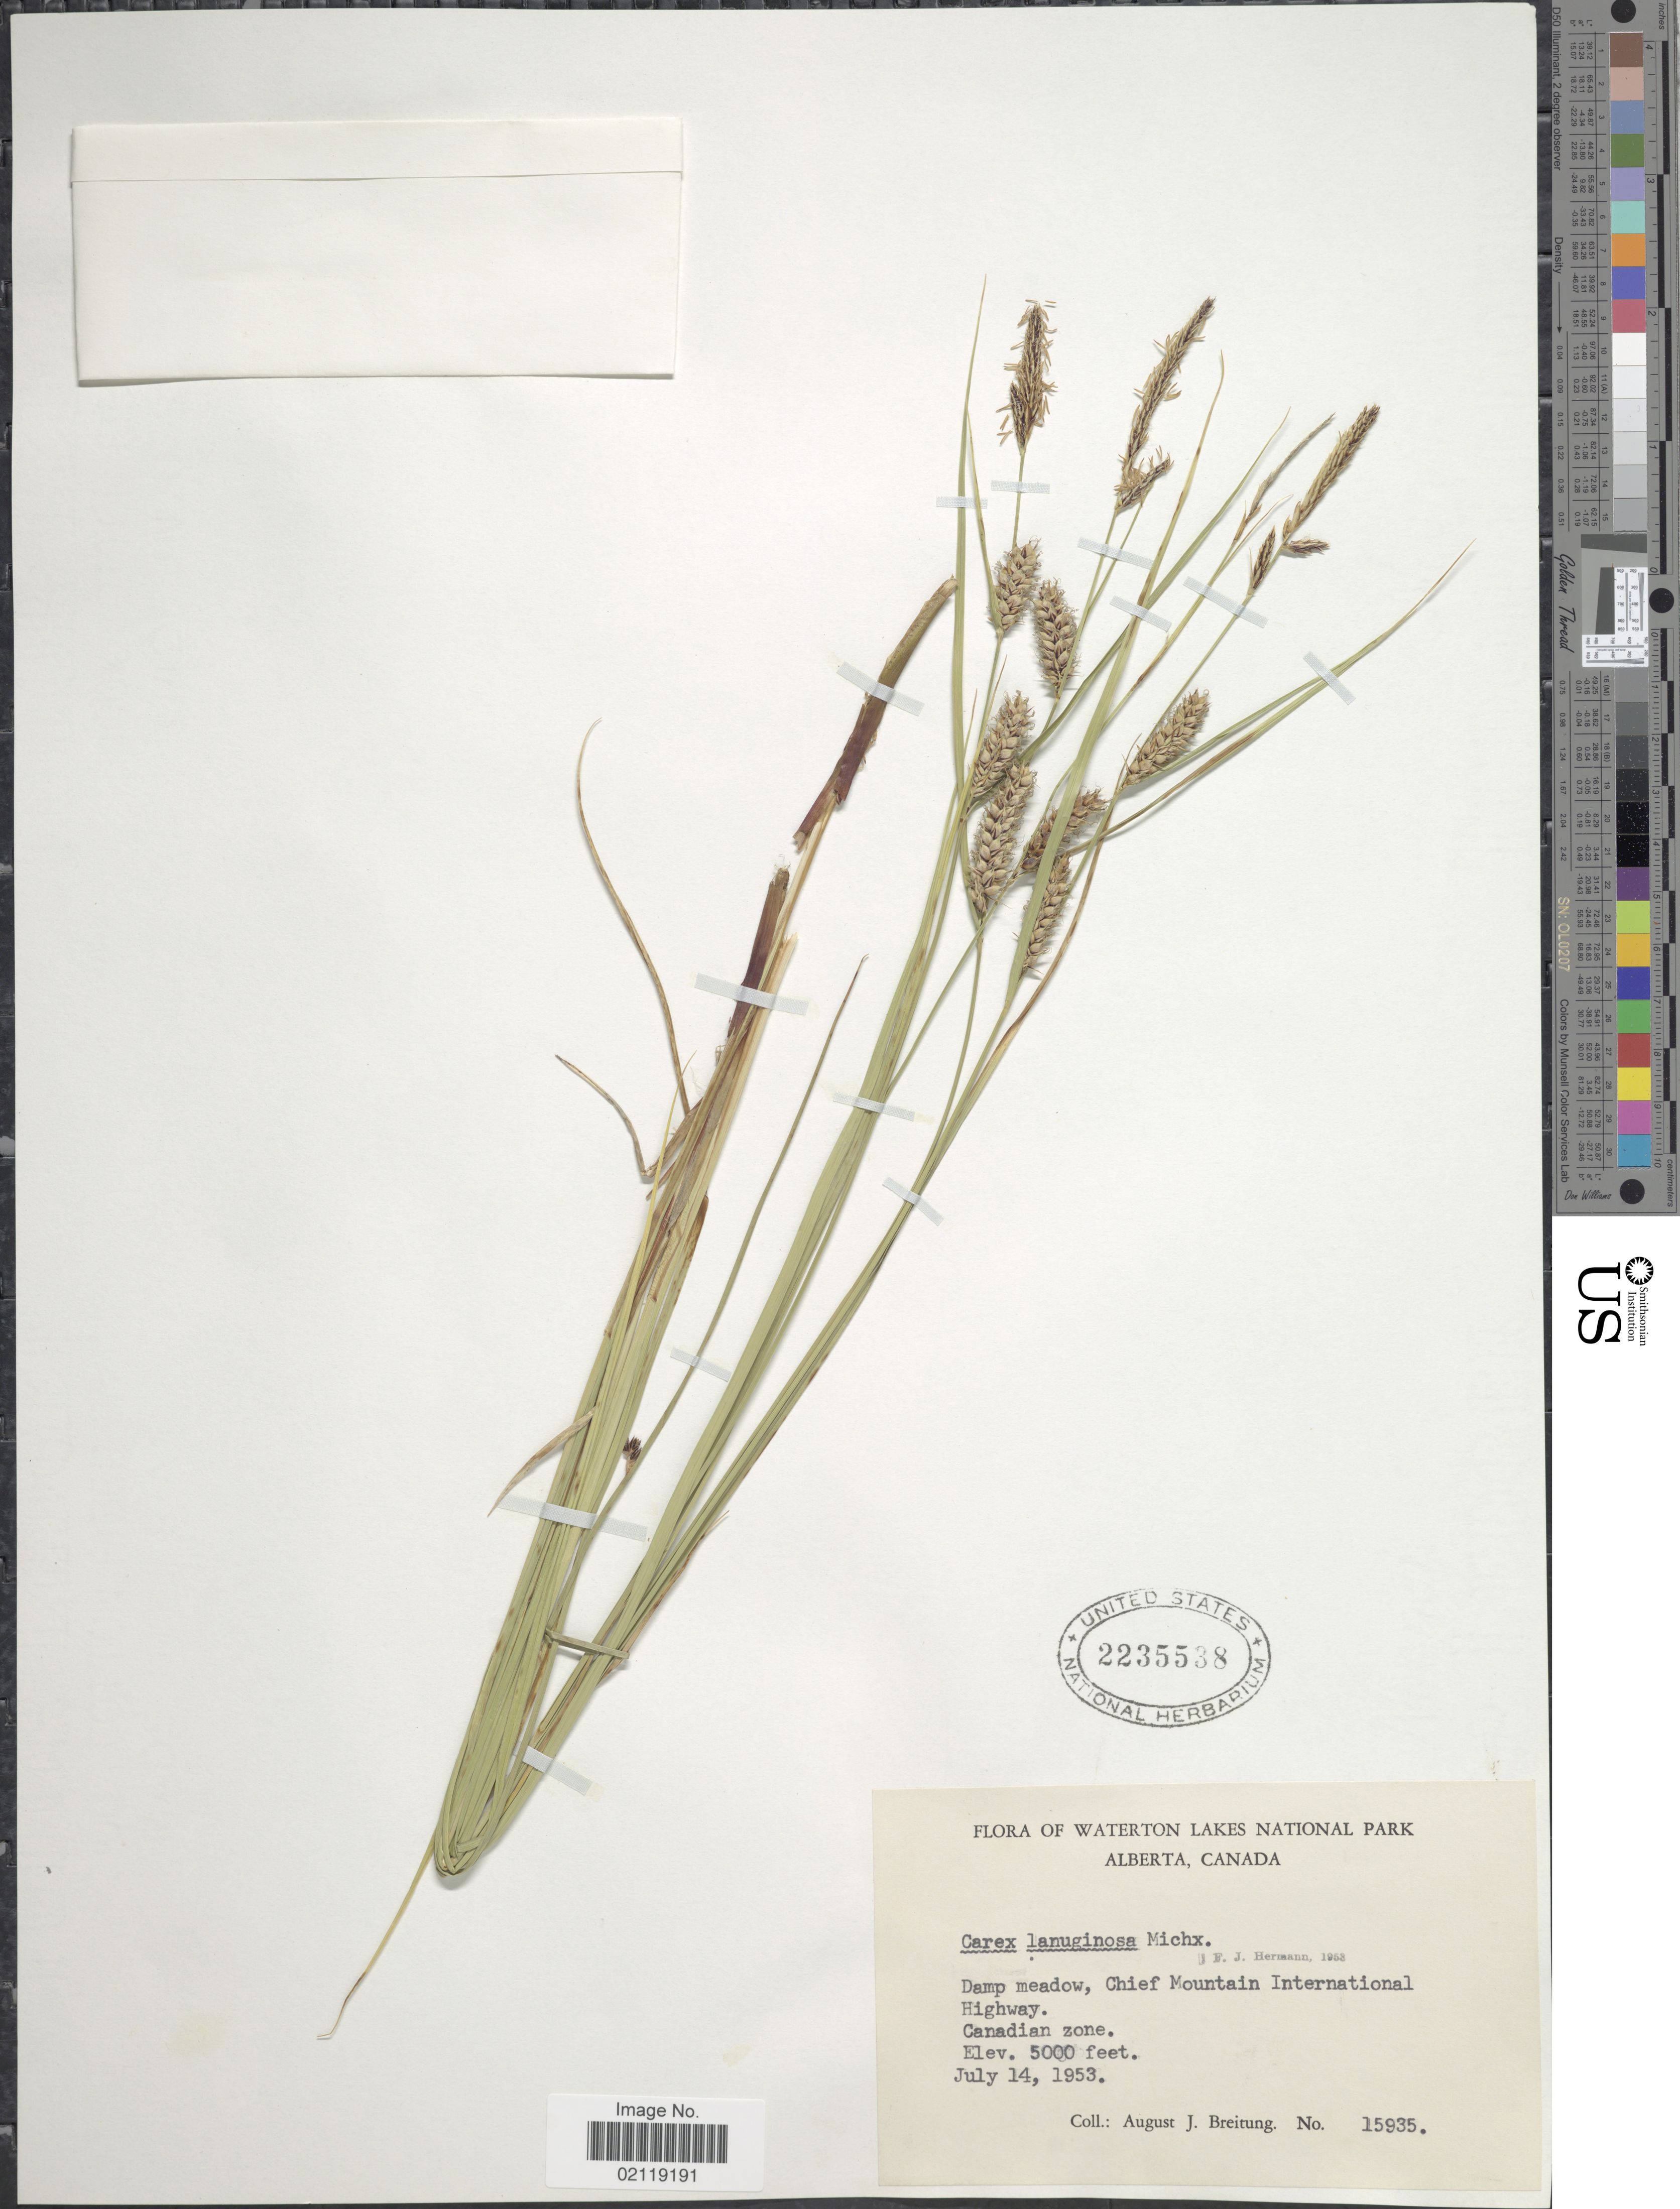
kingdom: Plantae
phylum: Tracheophyta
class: Liliopsida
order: Poales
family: Cyperaceae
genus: Carex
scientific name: Carex pellita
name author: Muhl. ex Willd.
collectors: A. Breitung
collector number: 15935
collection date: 1953-07-14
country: Canada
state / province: Alberta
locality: Waterton Lakes National park. Damp meadow, Chief Mountain International Highway. Canadian zone.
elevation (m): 1524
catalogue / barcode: US 2235538